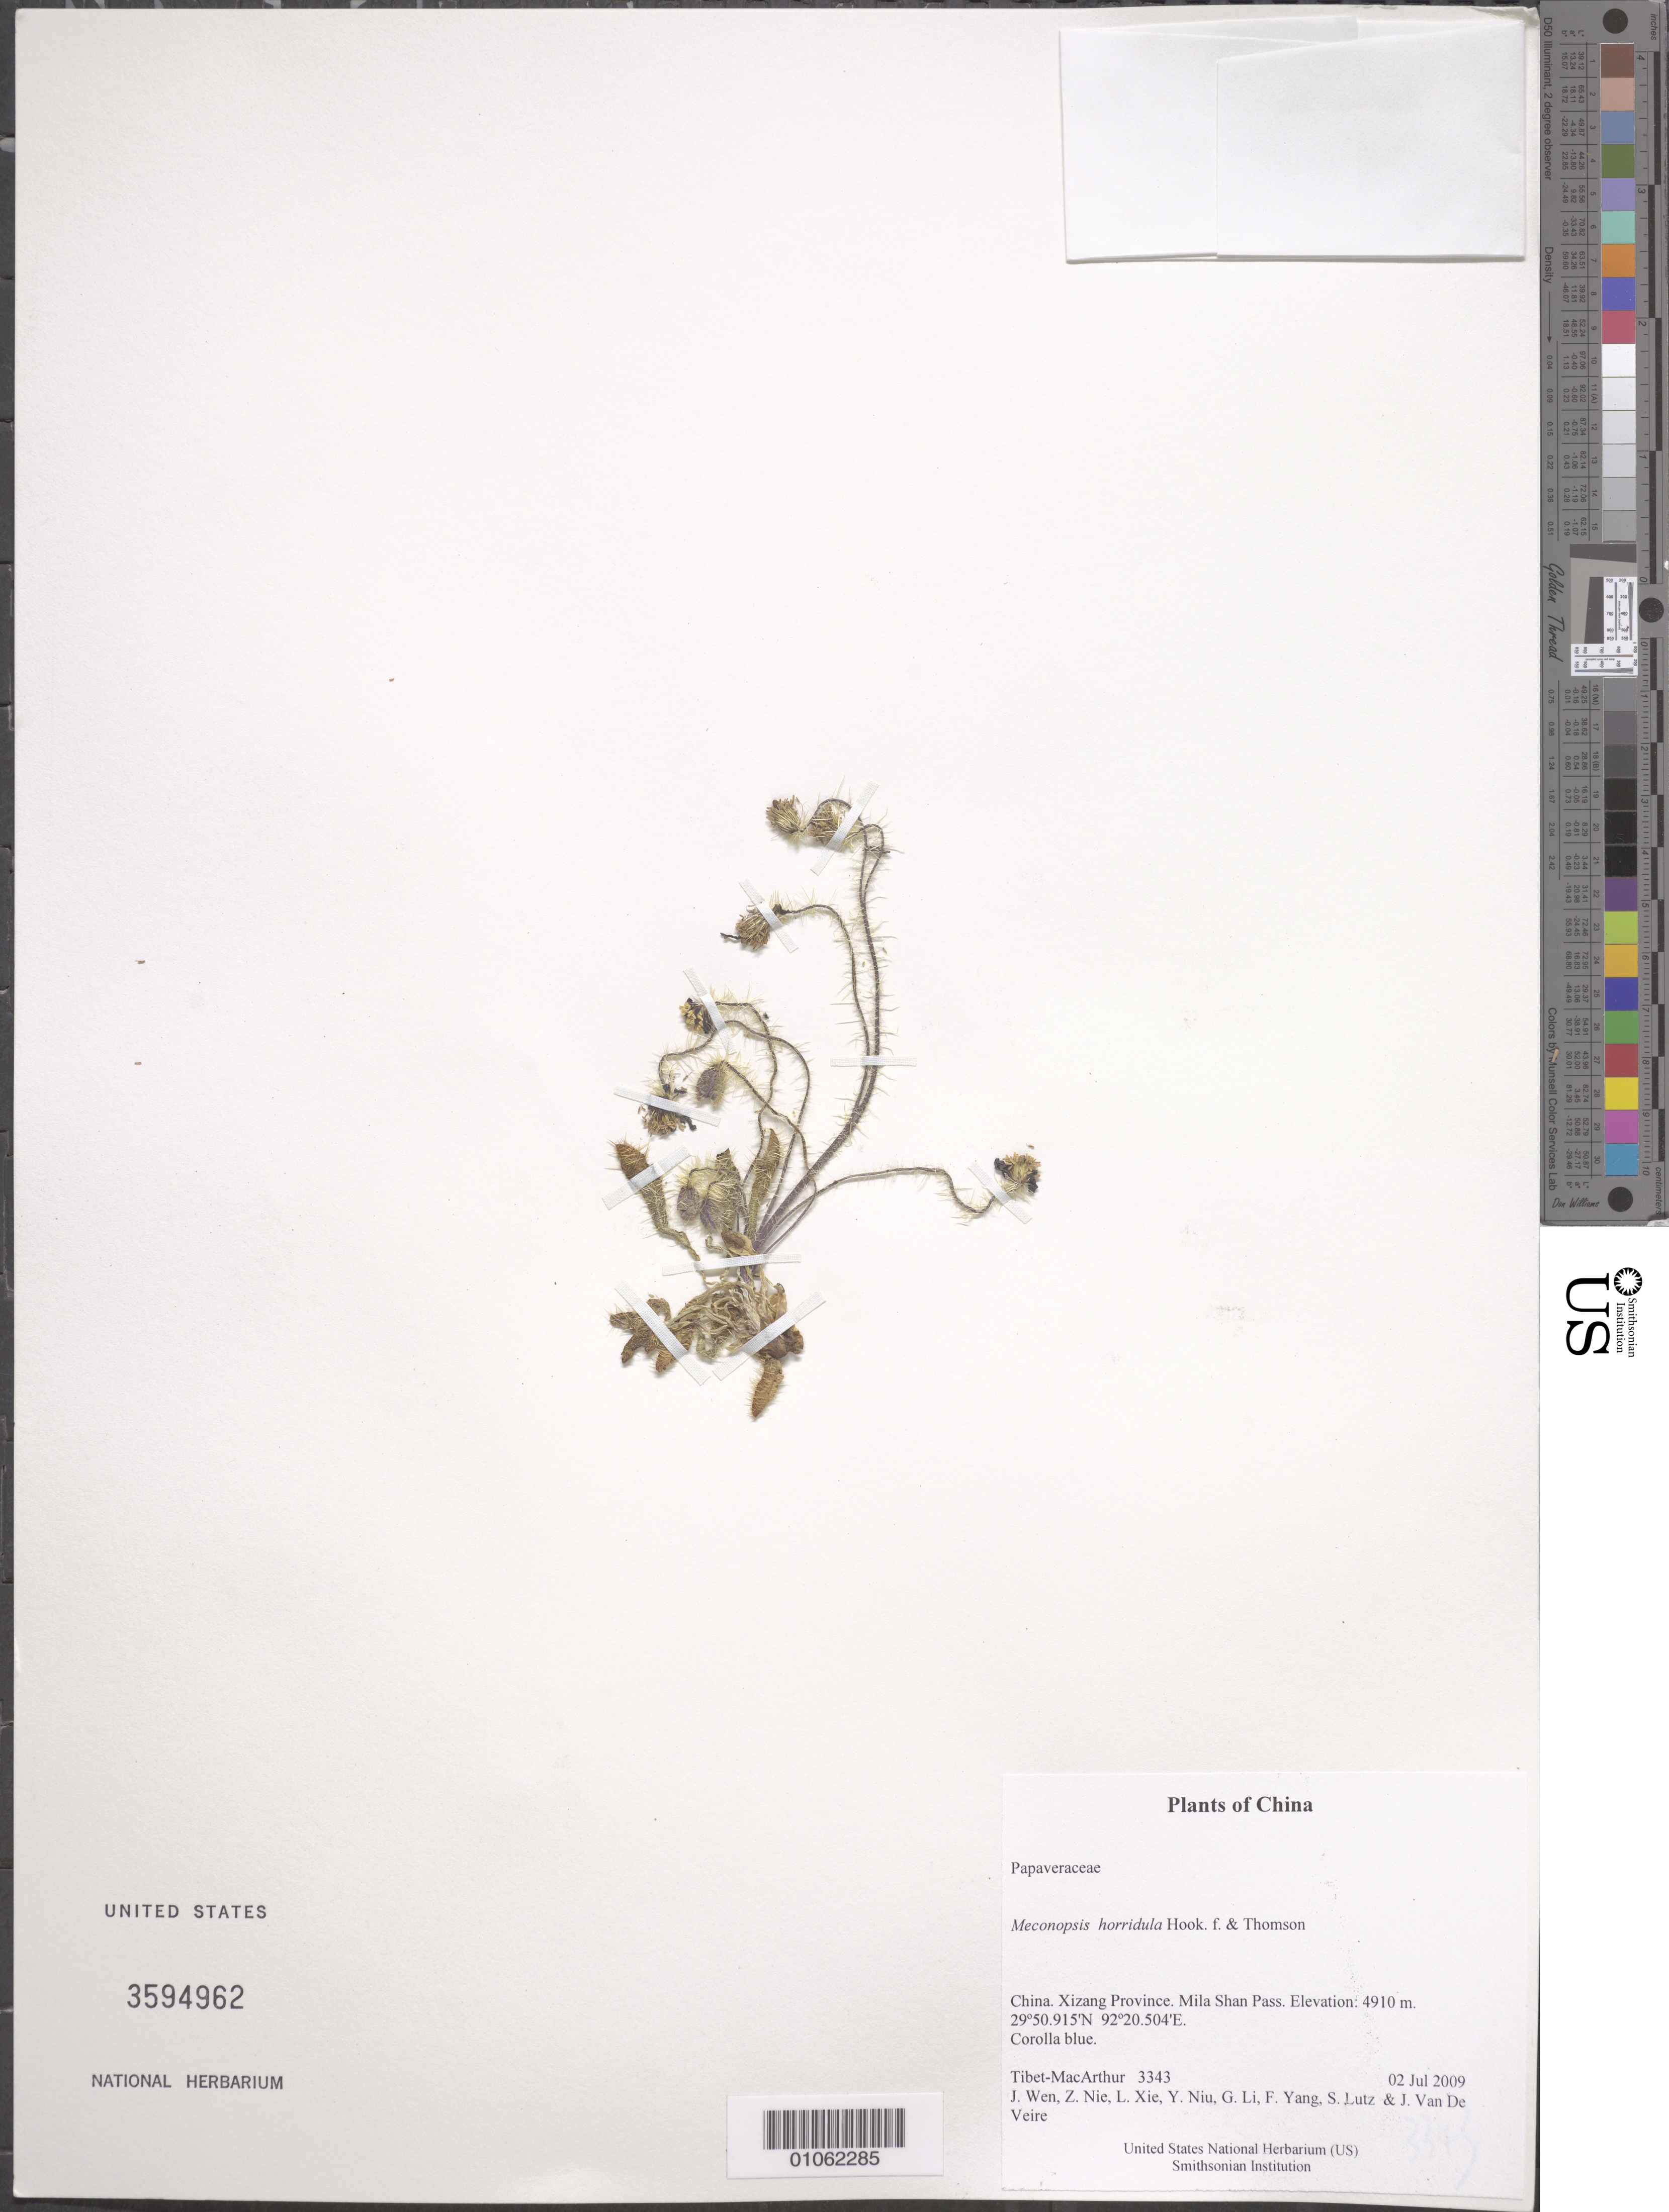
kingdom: Plantae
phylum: Tracheophyta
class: Magnoliopsida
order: Ranunculales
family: Papaveraceae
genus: Meconopsis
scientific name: Meconopsis horridula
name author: Hook. f. & Thomson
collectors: Tibet-MacArthur, J. Wen, Z. Nie, L. Xie, Y. Niu, G. Li, F. Yang, S. Lutz & J. Van De Veire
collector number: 3343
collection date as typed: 02 Jul 2009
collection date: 2009-07-02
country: China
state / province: Xizang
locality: Mila Shan Pass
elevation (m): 4910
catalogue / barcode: US 3594962